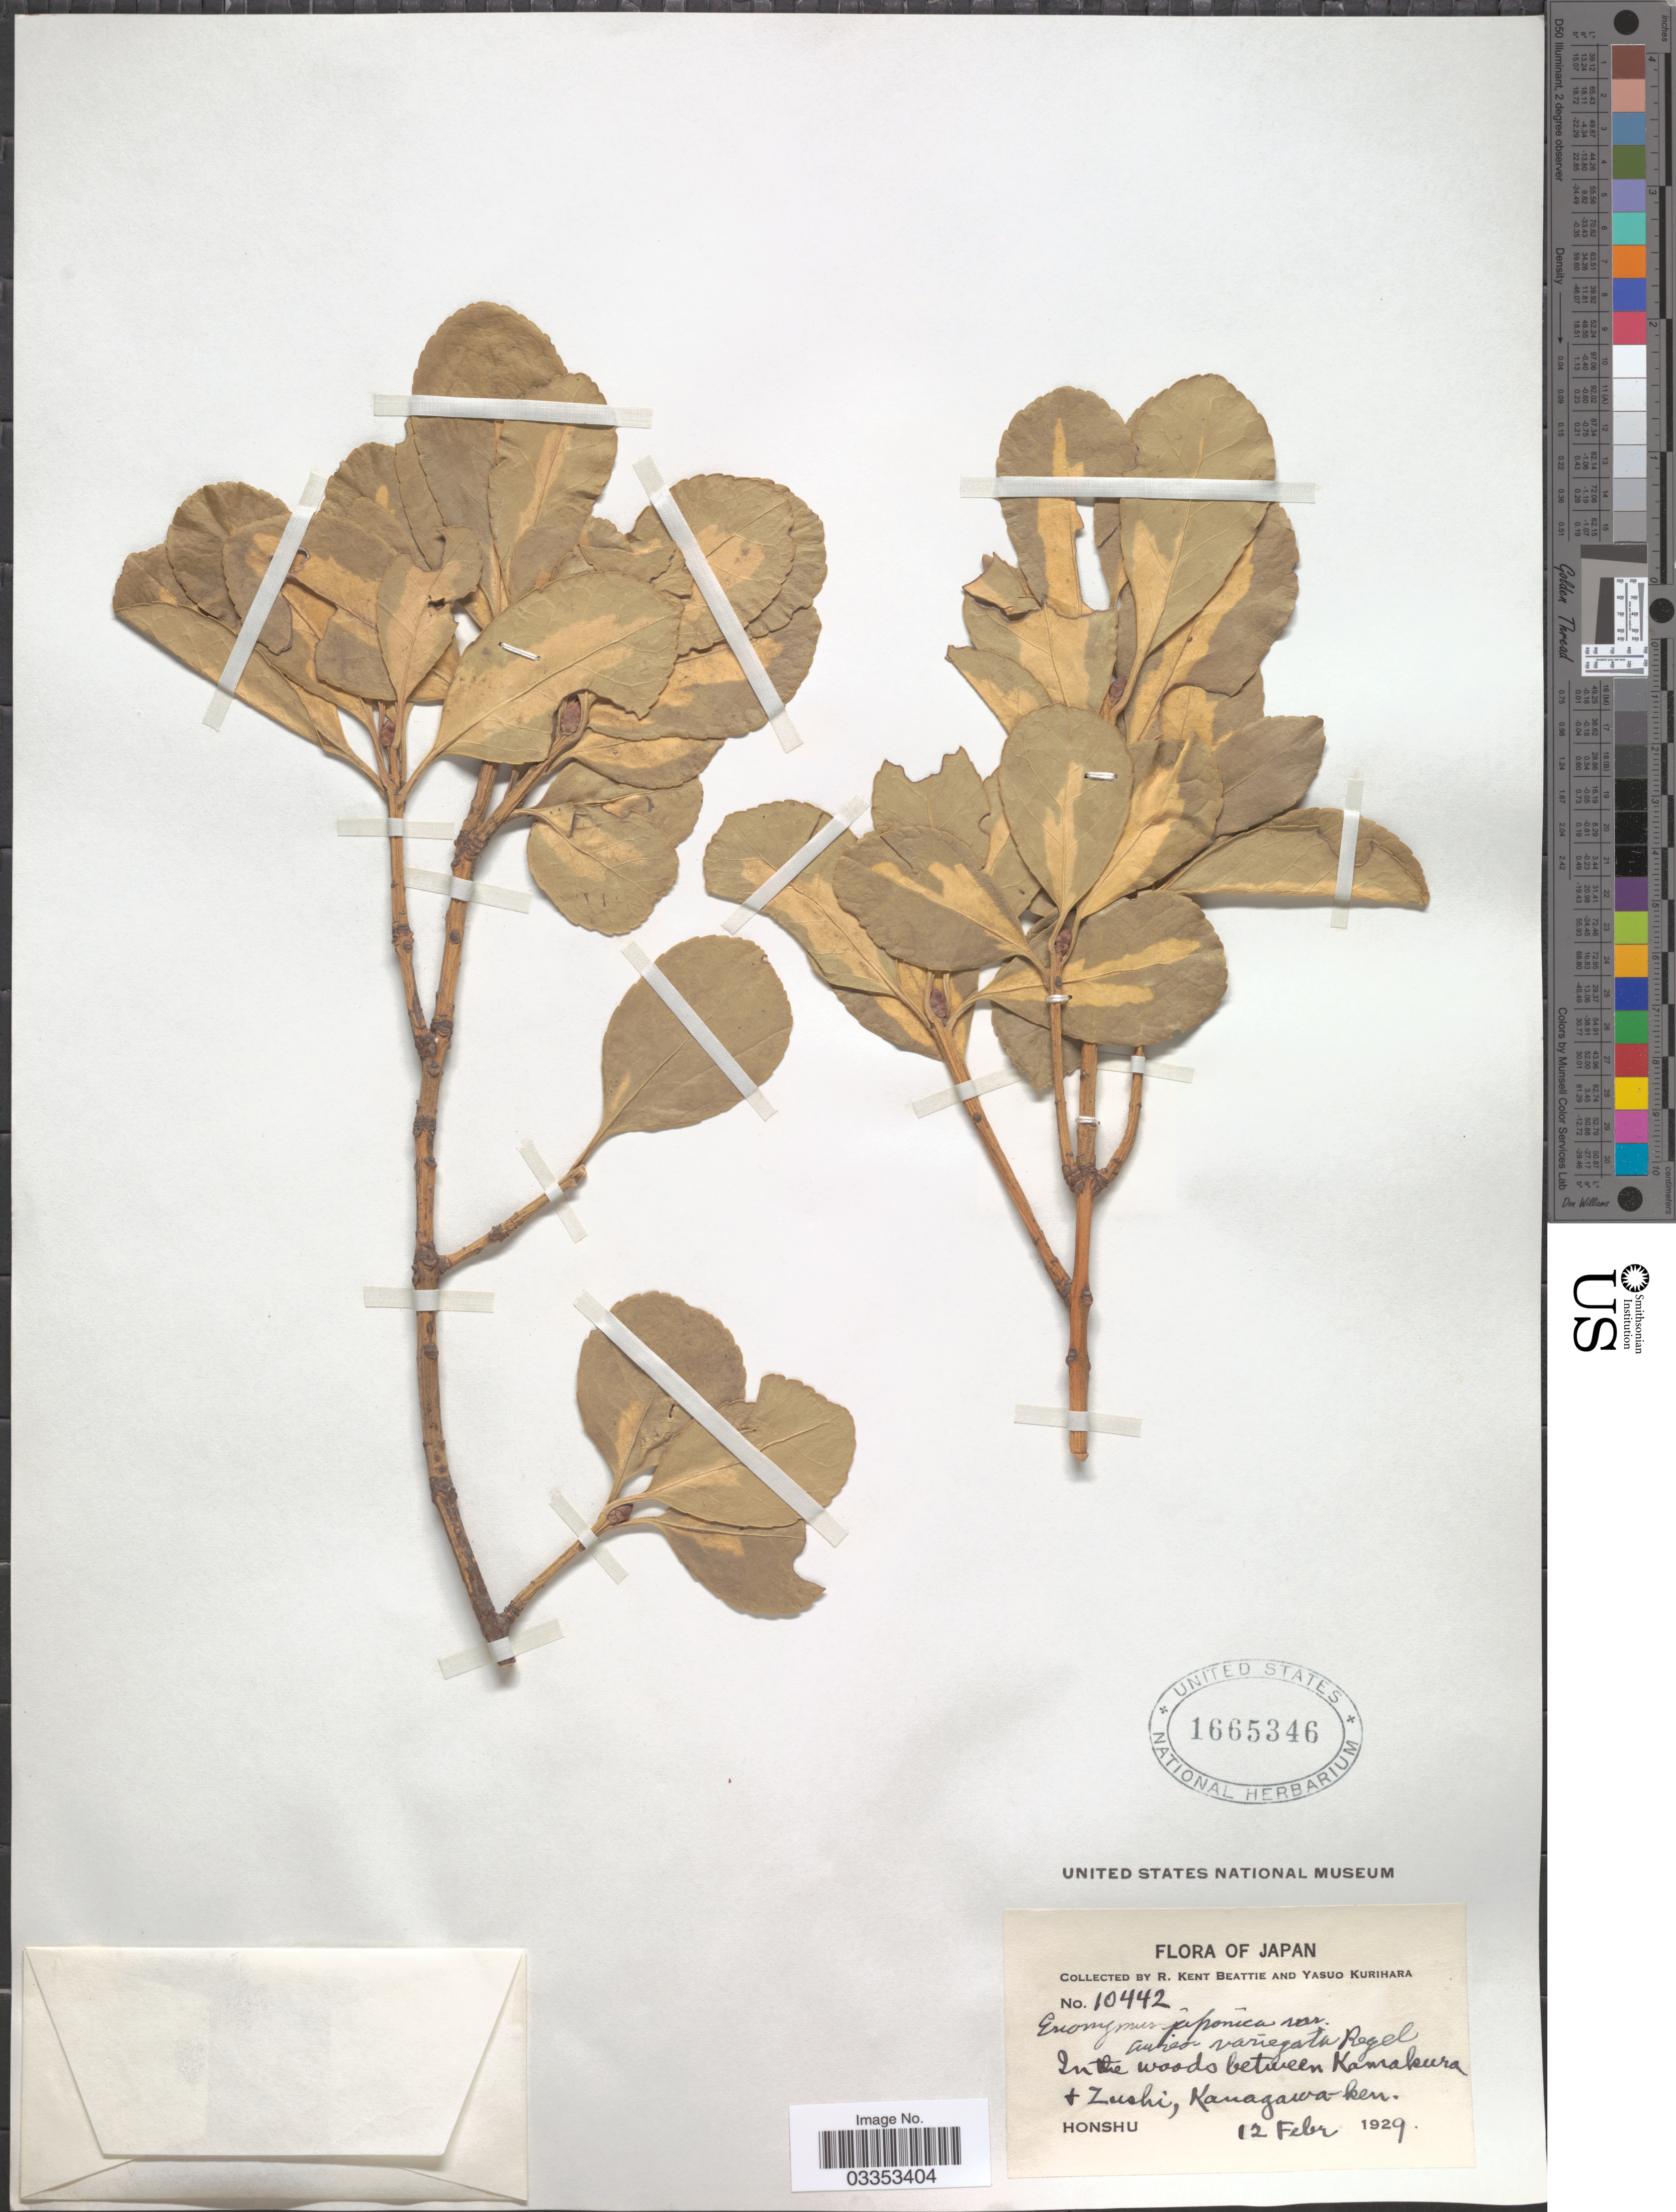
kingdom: Plantae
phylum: Tracheophyta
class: Magnoliopsida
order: Celastrales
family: Celastraceae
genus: Euonymus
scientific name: Euonymus japonicus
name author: Thunb.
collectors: R. K. Beattie & Y. Kurihara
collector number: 10442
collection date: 1929-02-12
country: Japan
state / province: Kanagawa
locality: In the woods between Kamakura + Zushi, Kanagawa-ken. Honshu.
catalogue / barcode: US 1665346